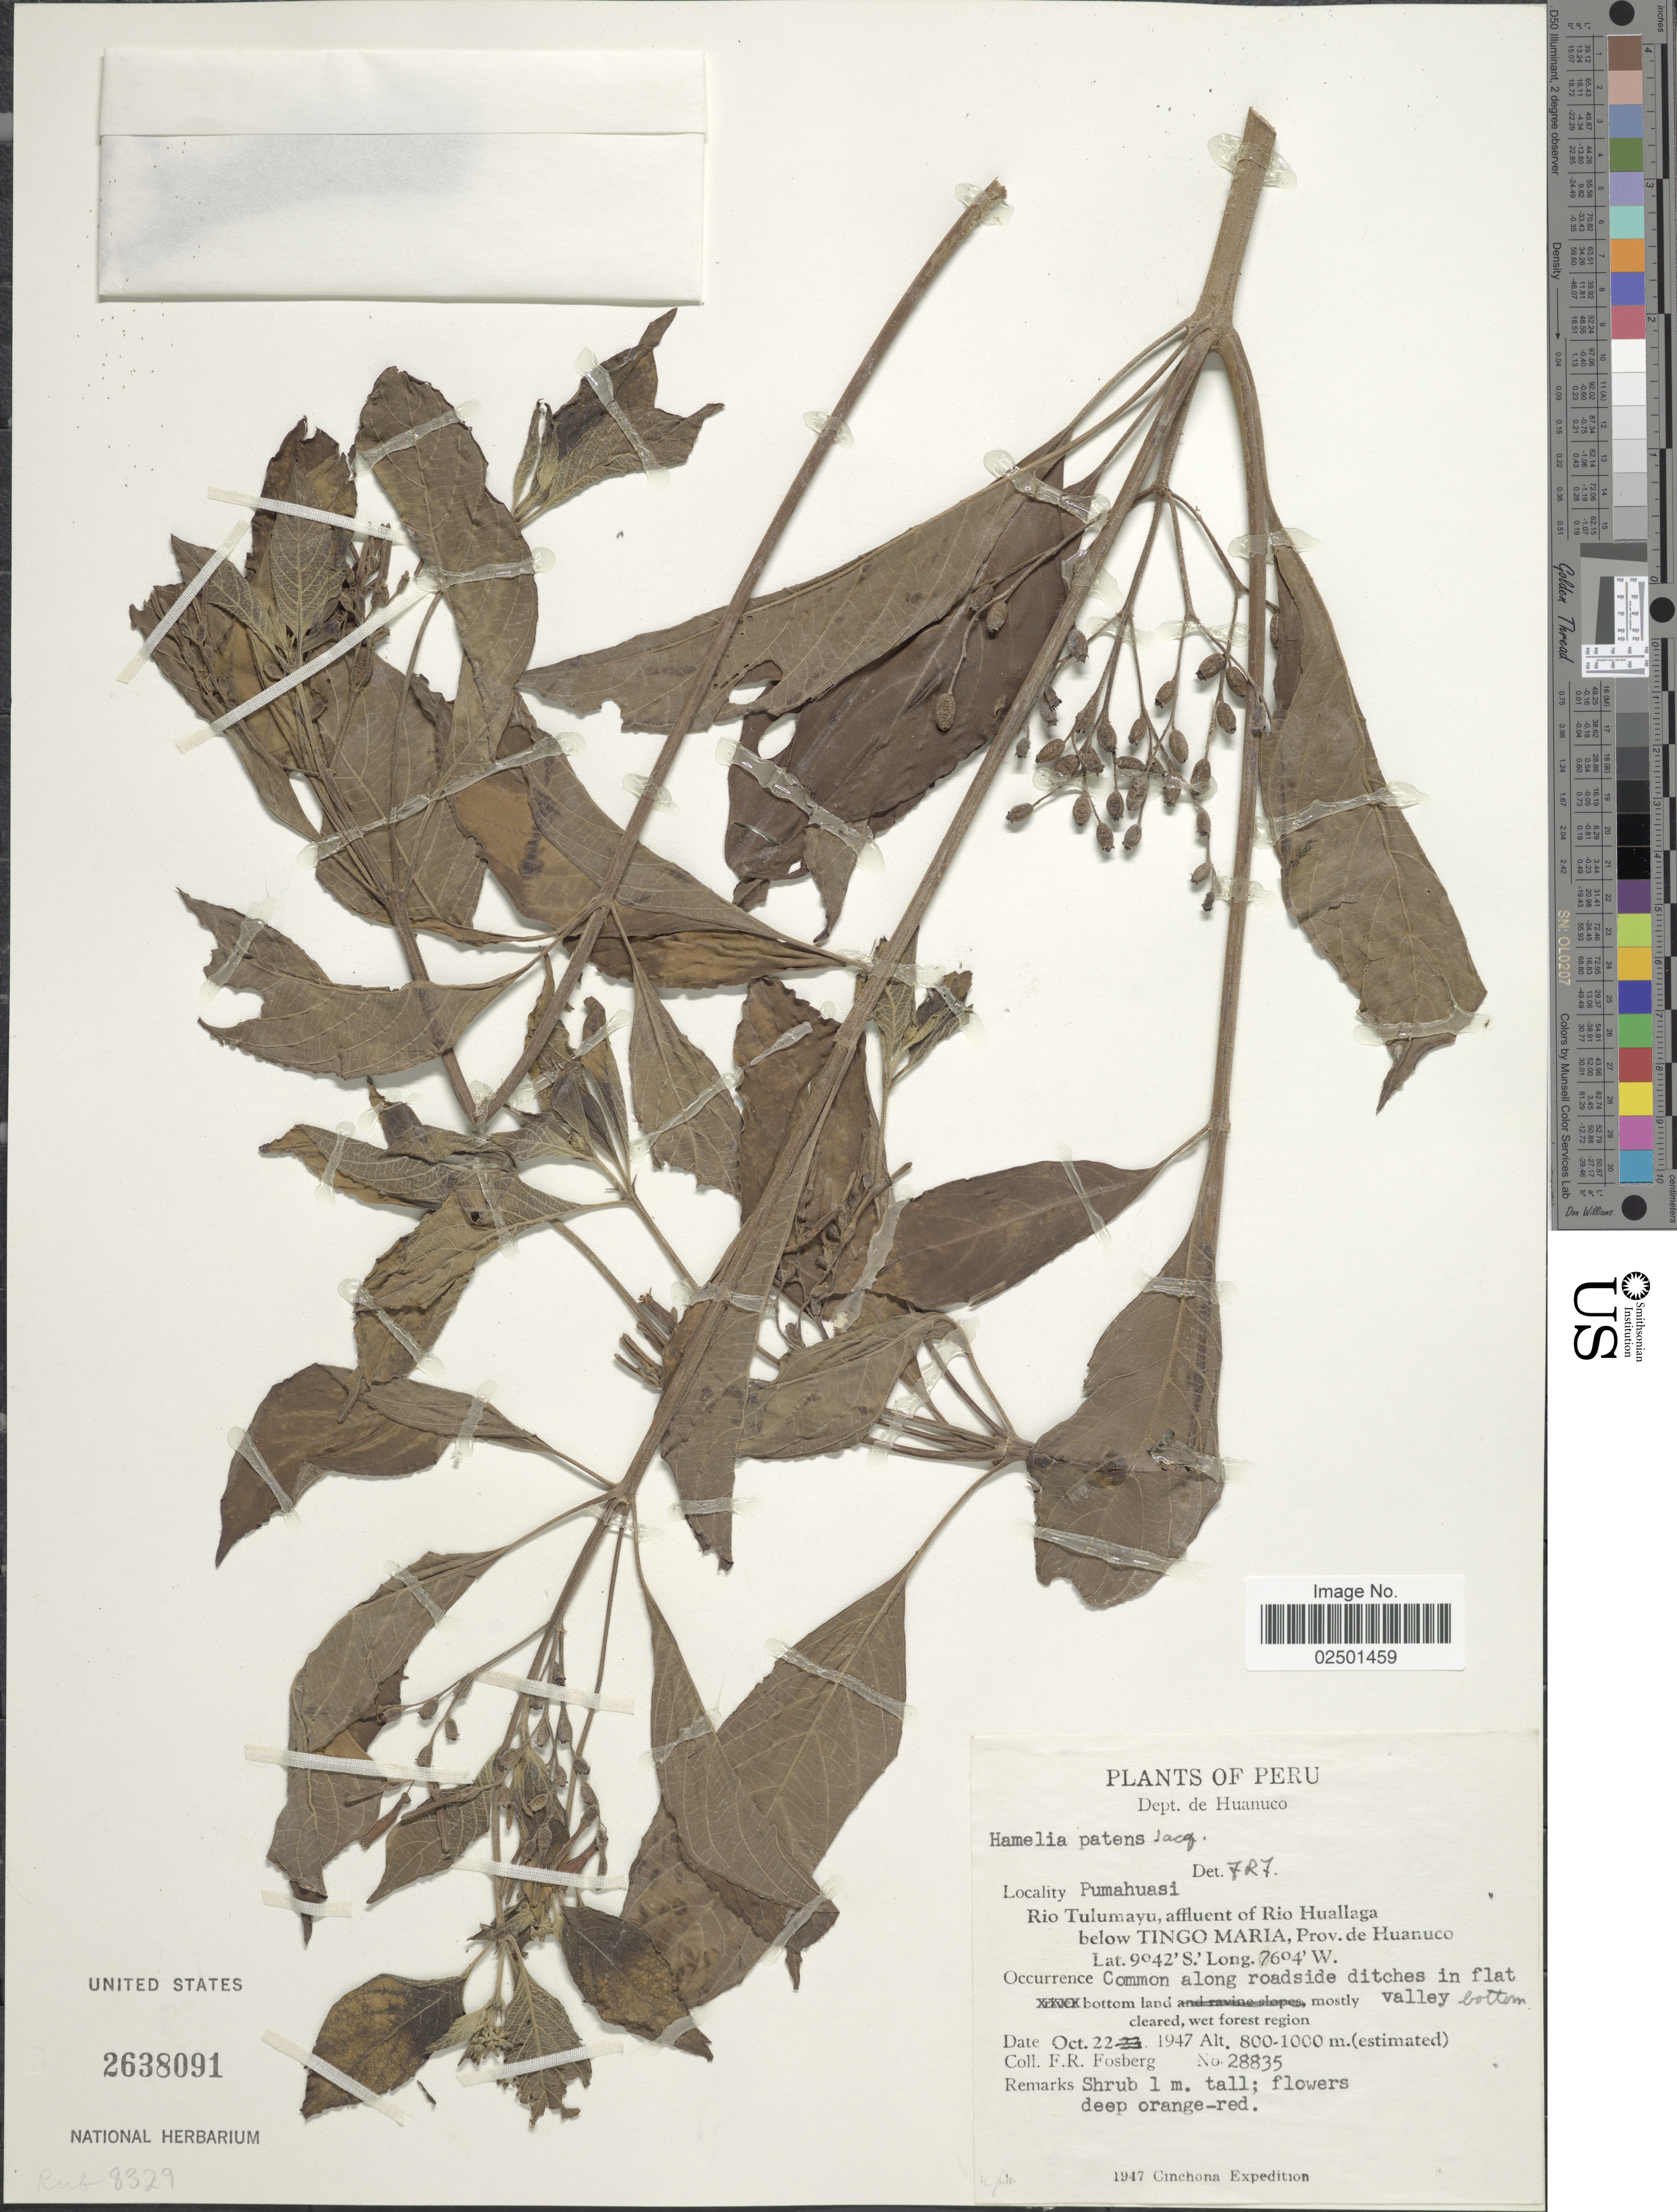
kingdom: Plantae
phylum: Tracheophyta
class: Magnoliopsida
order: Gentianales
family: Rubiaceae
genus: Hamelia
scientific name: Hamelia patens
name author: Jacq.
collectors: F. R. Fosberg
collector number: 28835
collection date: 1947-10-22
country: Peru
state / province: Huánuco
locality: Dept. de Huanuco. Pumahuasi. Rio Tulumayu, affluent of Rio Huallaga below Tingo Maria, Prov. de Huanuco.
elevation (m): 800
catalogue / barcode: US 2638091